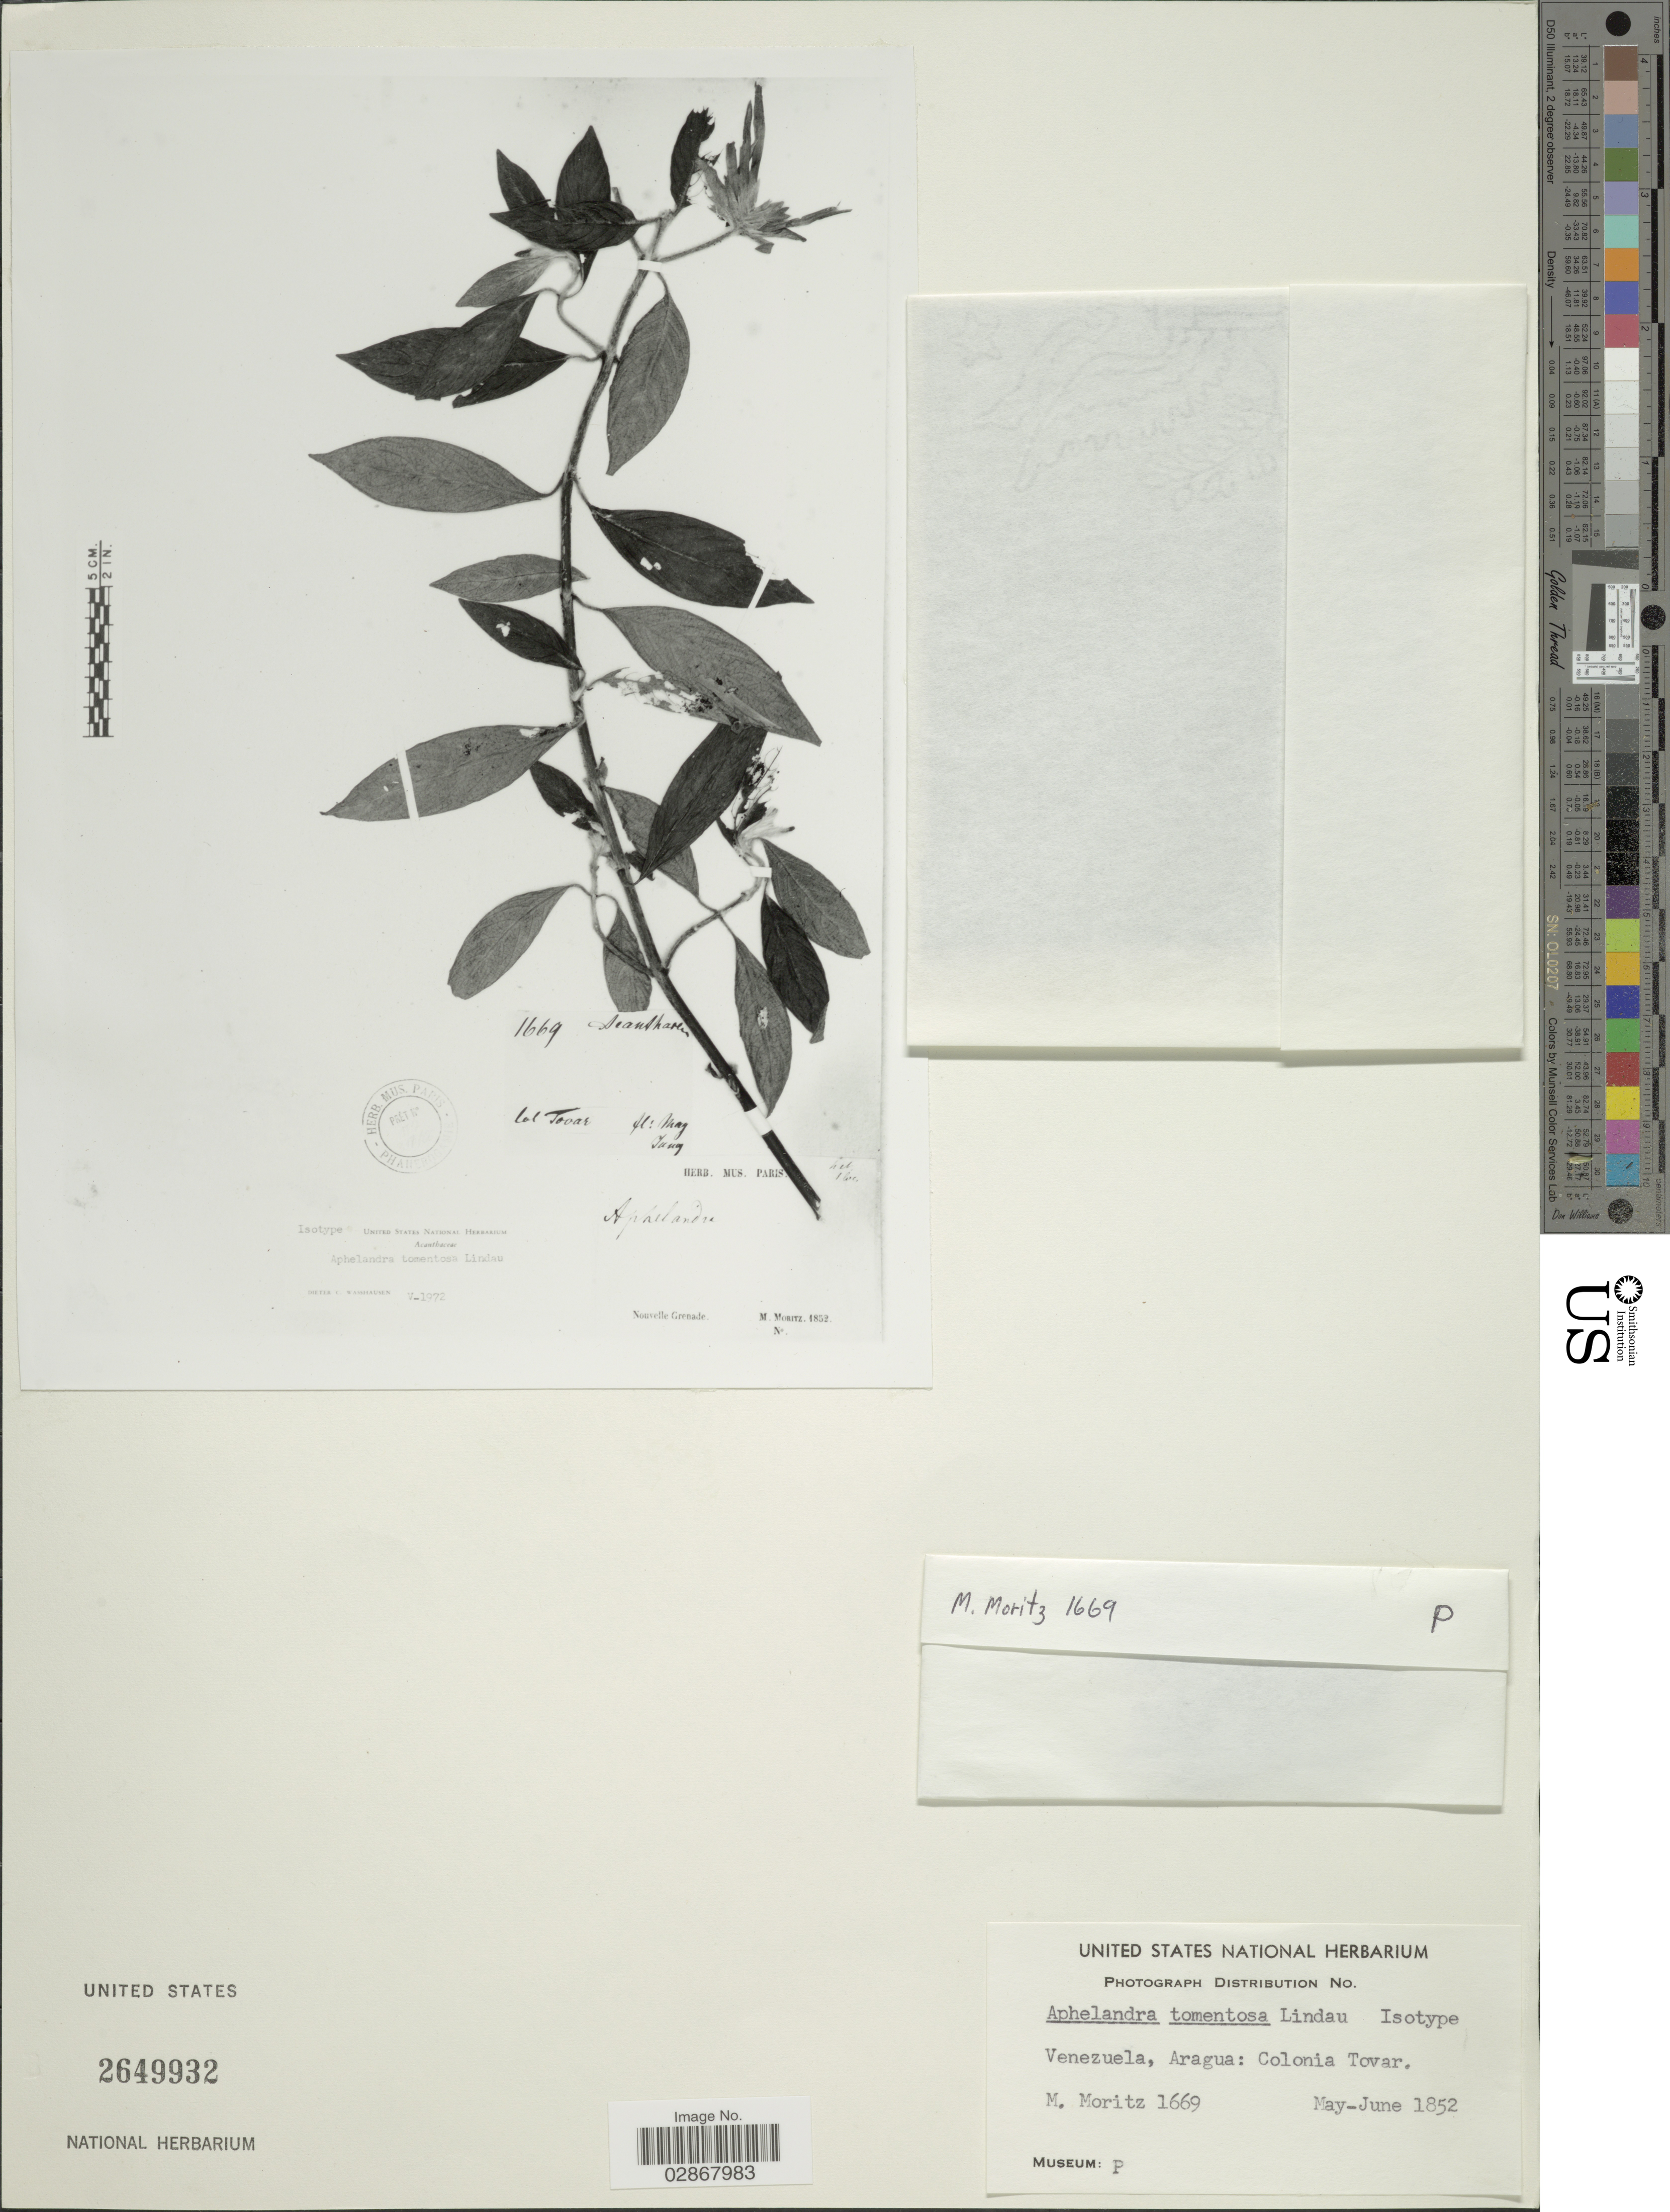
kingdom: Plantae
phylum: Tracheophyta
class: Magnoliopsida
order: Lamiales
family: Acanthaceae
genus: Aphelandra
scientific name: Aphelandra tomentosa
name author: Lindau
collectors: M. Moritz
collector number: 1669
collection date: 1852-05/1852-06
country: Venezuela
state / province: Aragua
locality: Colonia Tovar. Nouvelle Grenade.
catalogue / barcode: US 2649932